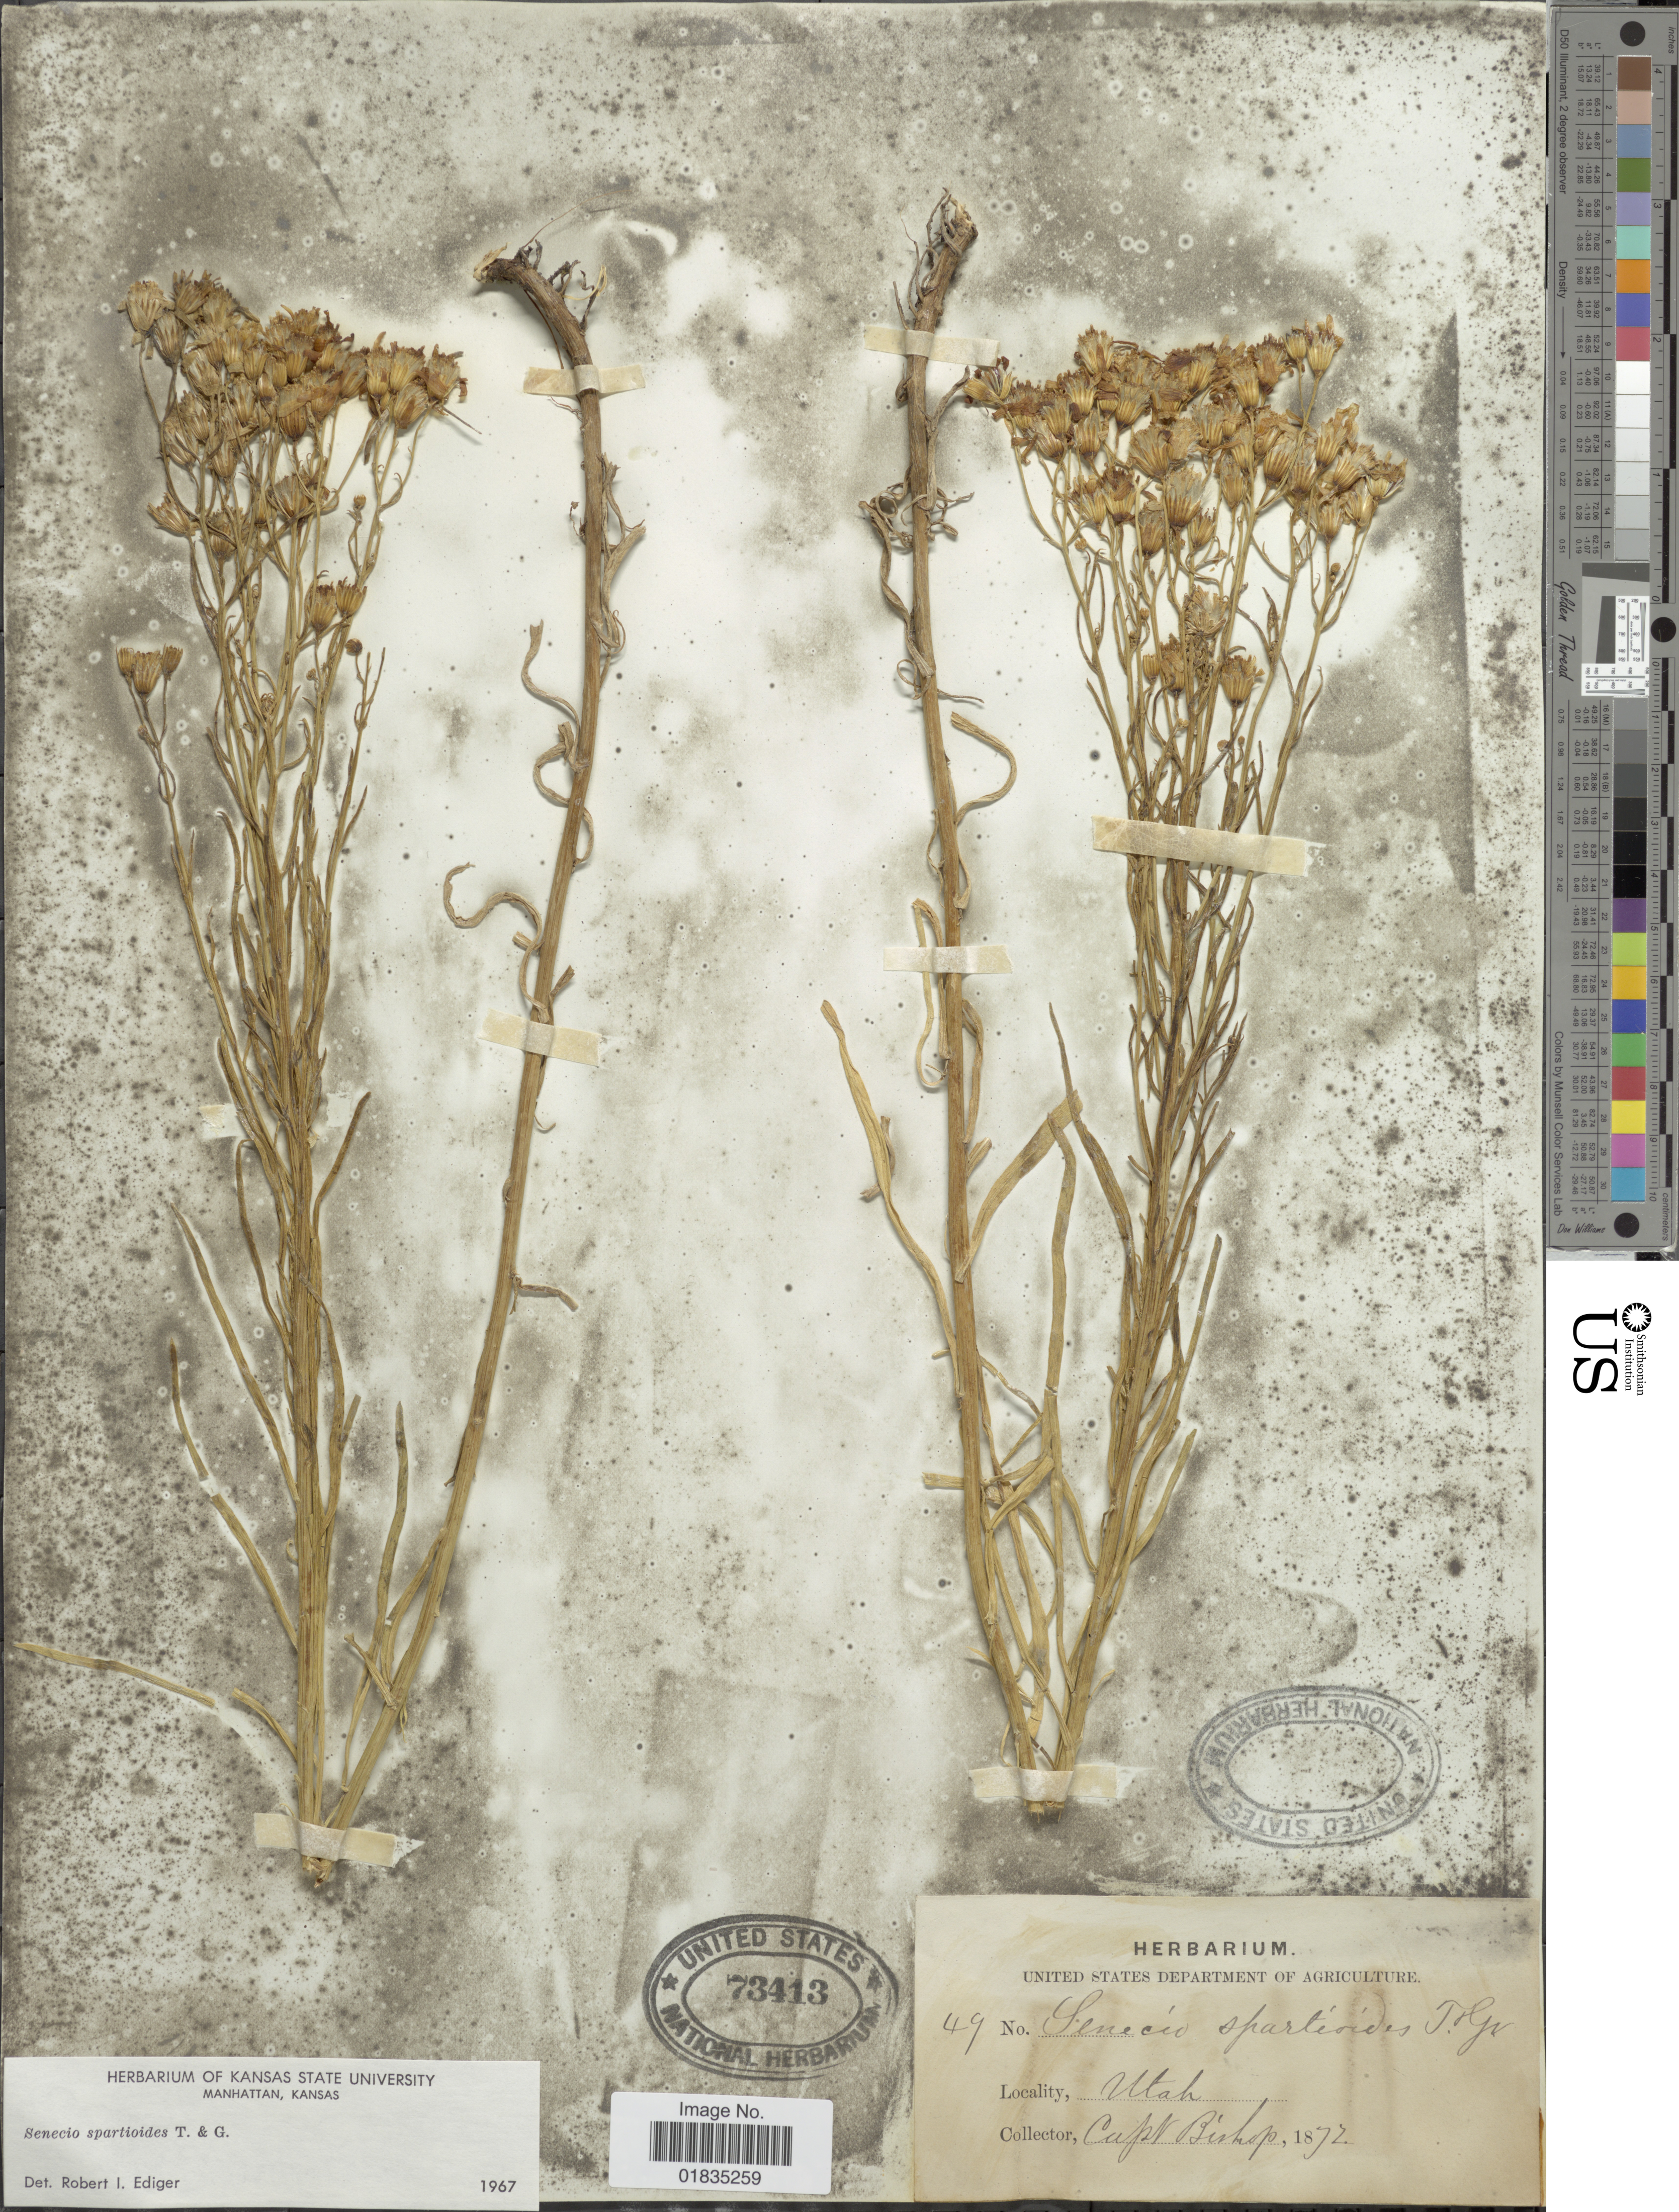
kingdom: Plantae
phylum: Tracheophyta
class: Magnoliopsida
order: Asterales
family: Asteraceae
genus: Senecio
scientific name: Senecio spartioides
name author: Torr. & A. Gray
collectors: F. M. Bishop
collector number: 49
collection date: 1872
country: United States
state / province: Utah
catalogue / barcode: US 73413